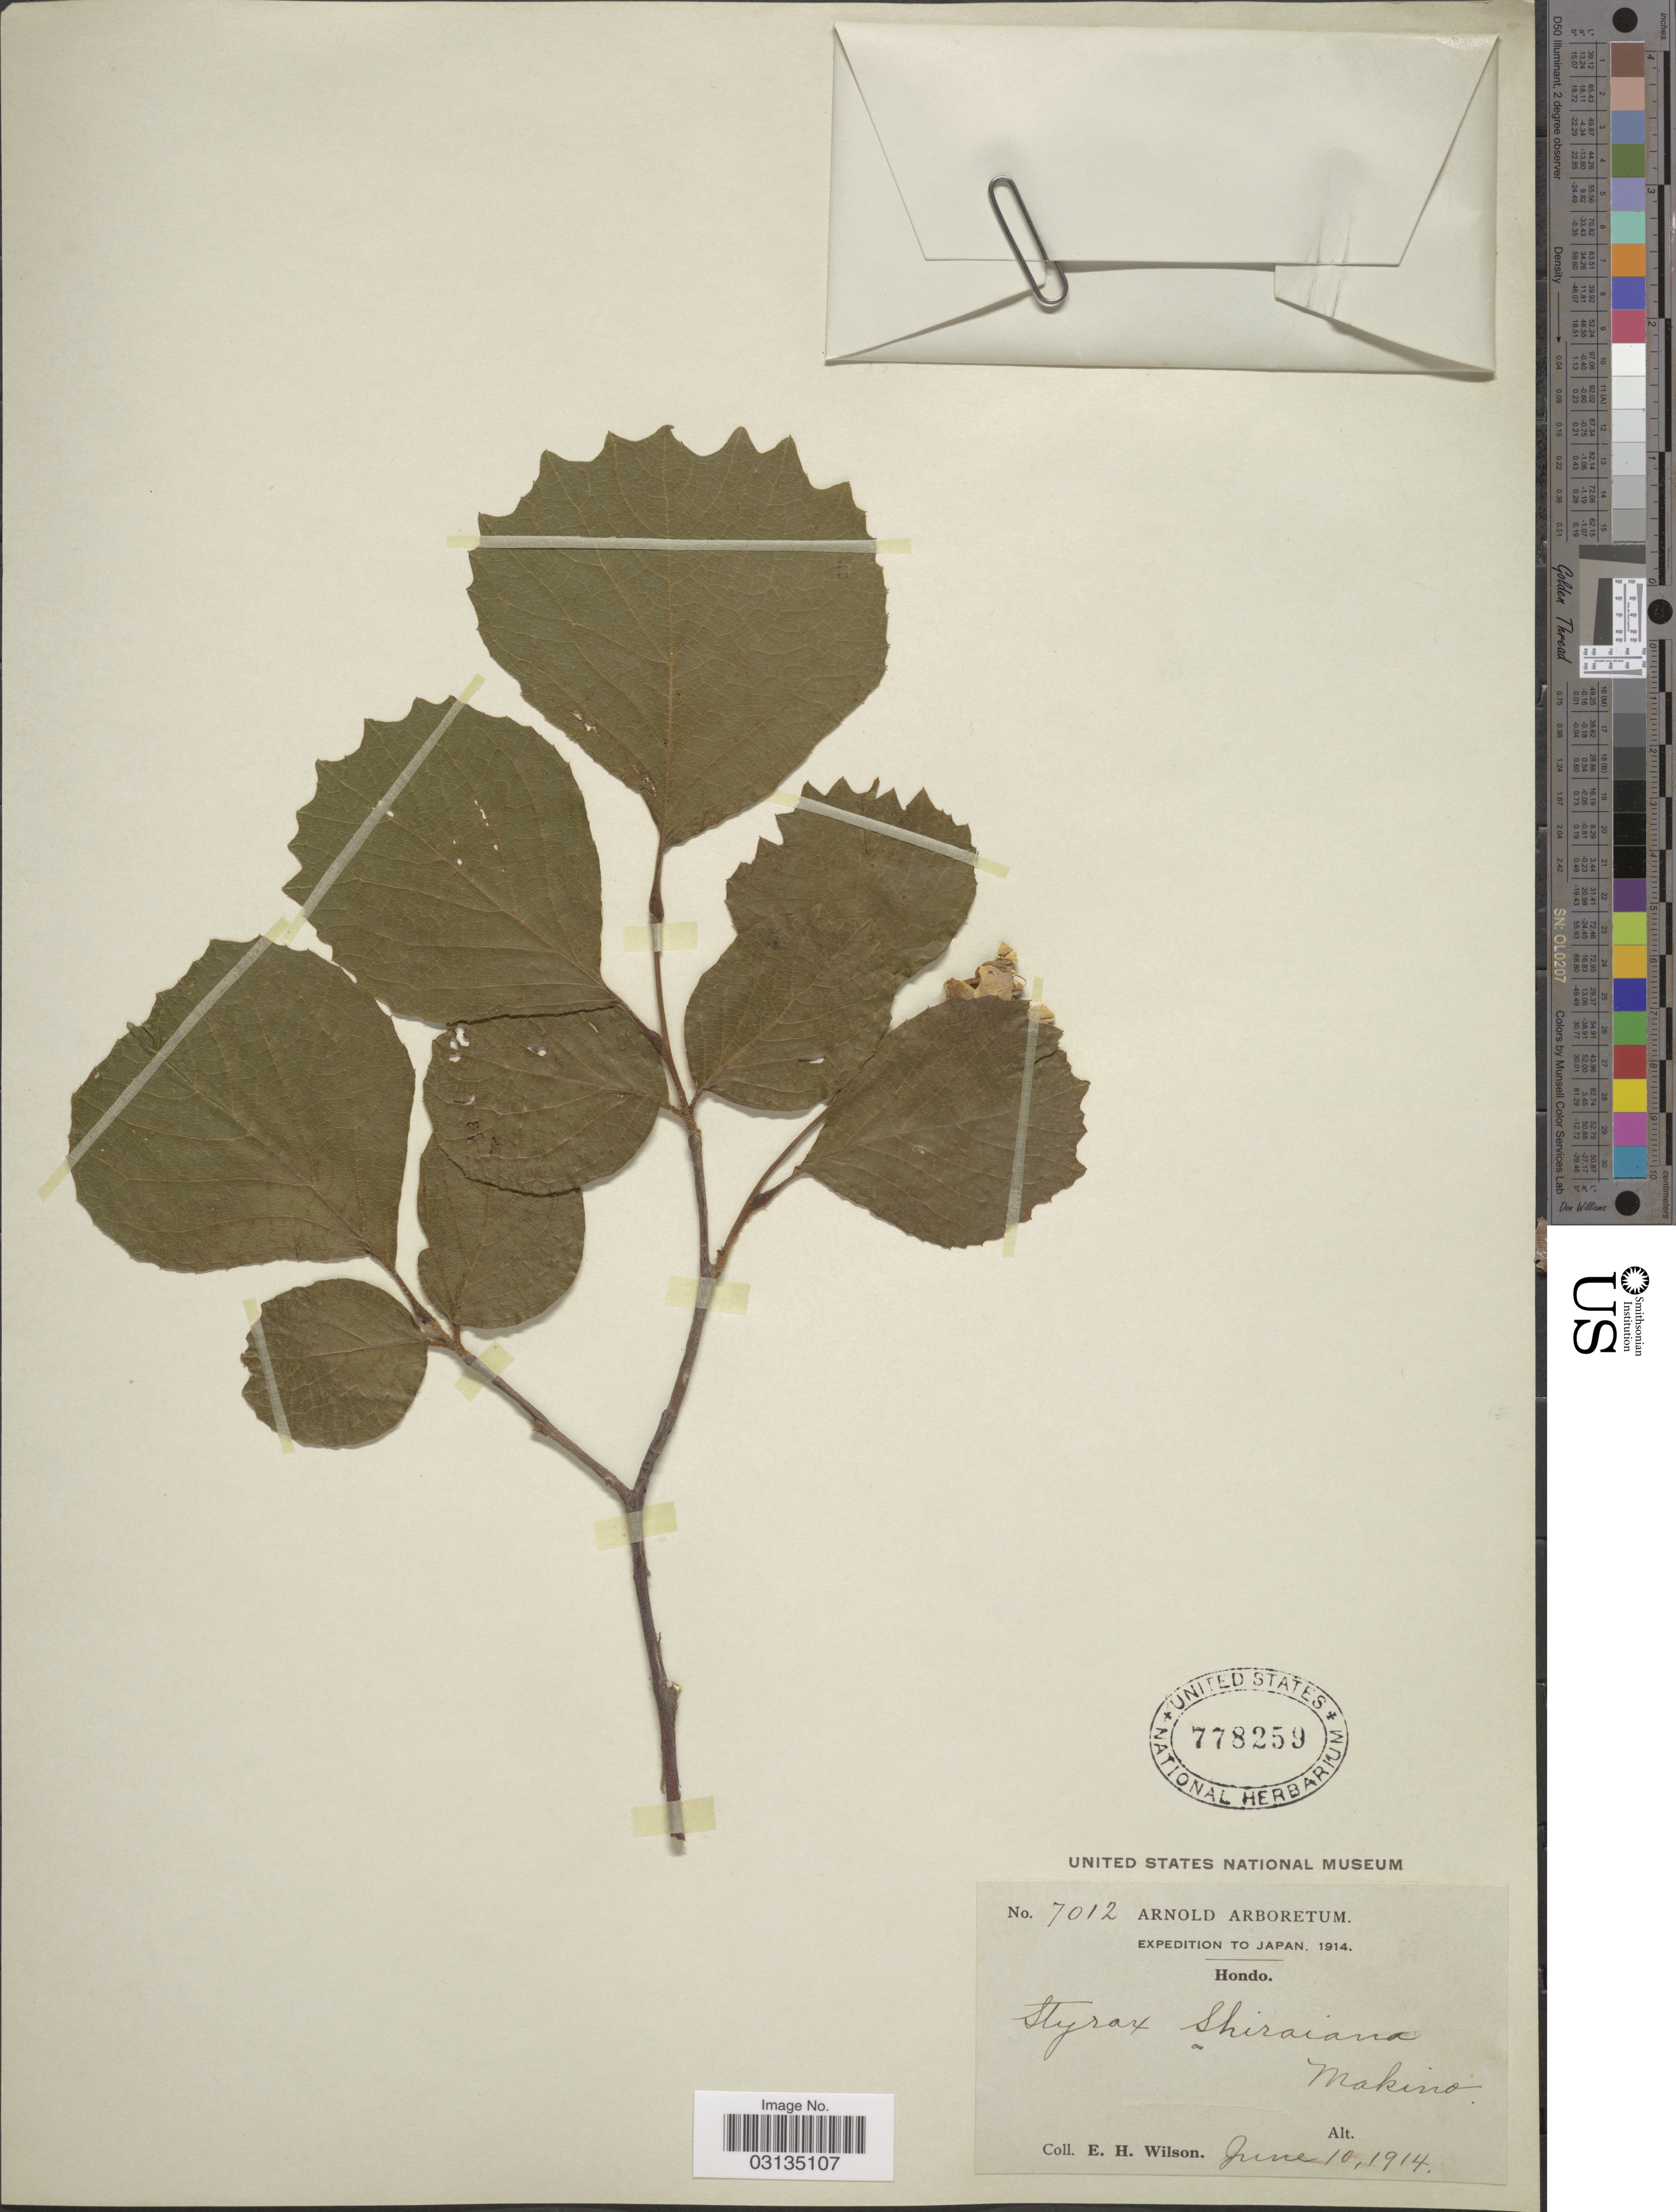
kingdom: Plantae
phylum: Tracheophyta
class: Magnoliopsida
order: Ericales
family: Styracaceae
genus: Styrax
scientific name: Styrax shiraianus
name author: Makino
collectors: E. Wilson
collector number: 7012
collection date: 1914-06-10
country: Japan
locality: Hondo, Japan, Makino.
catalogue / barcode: US 778259